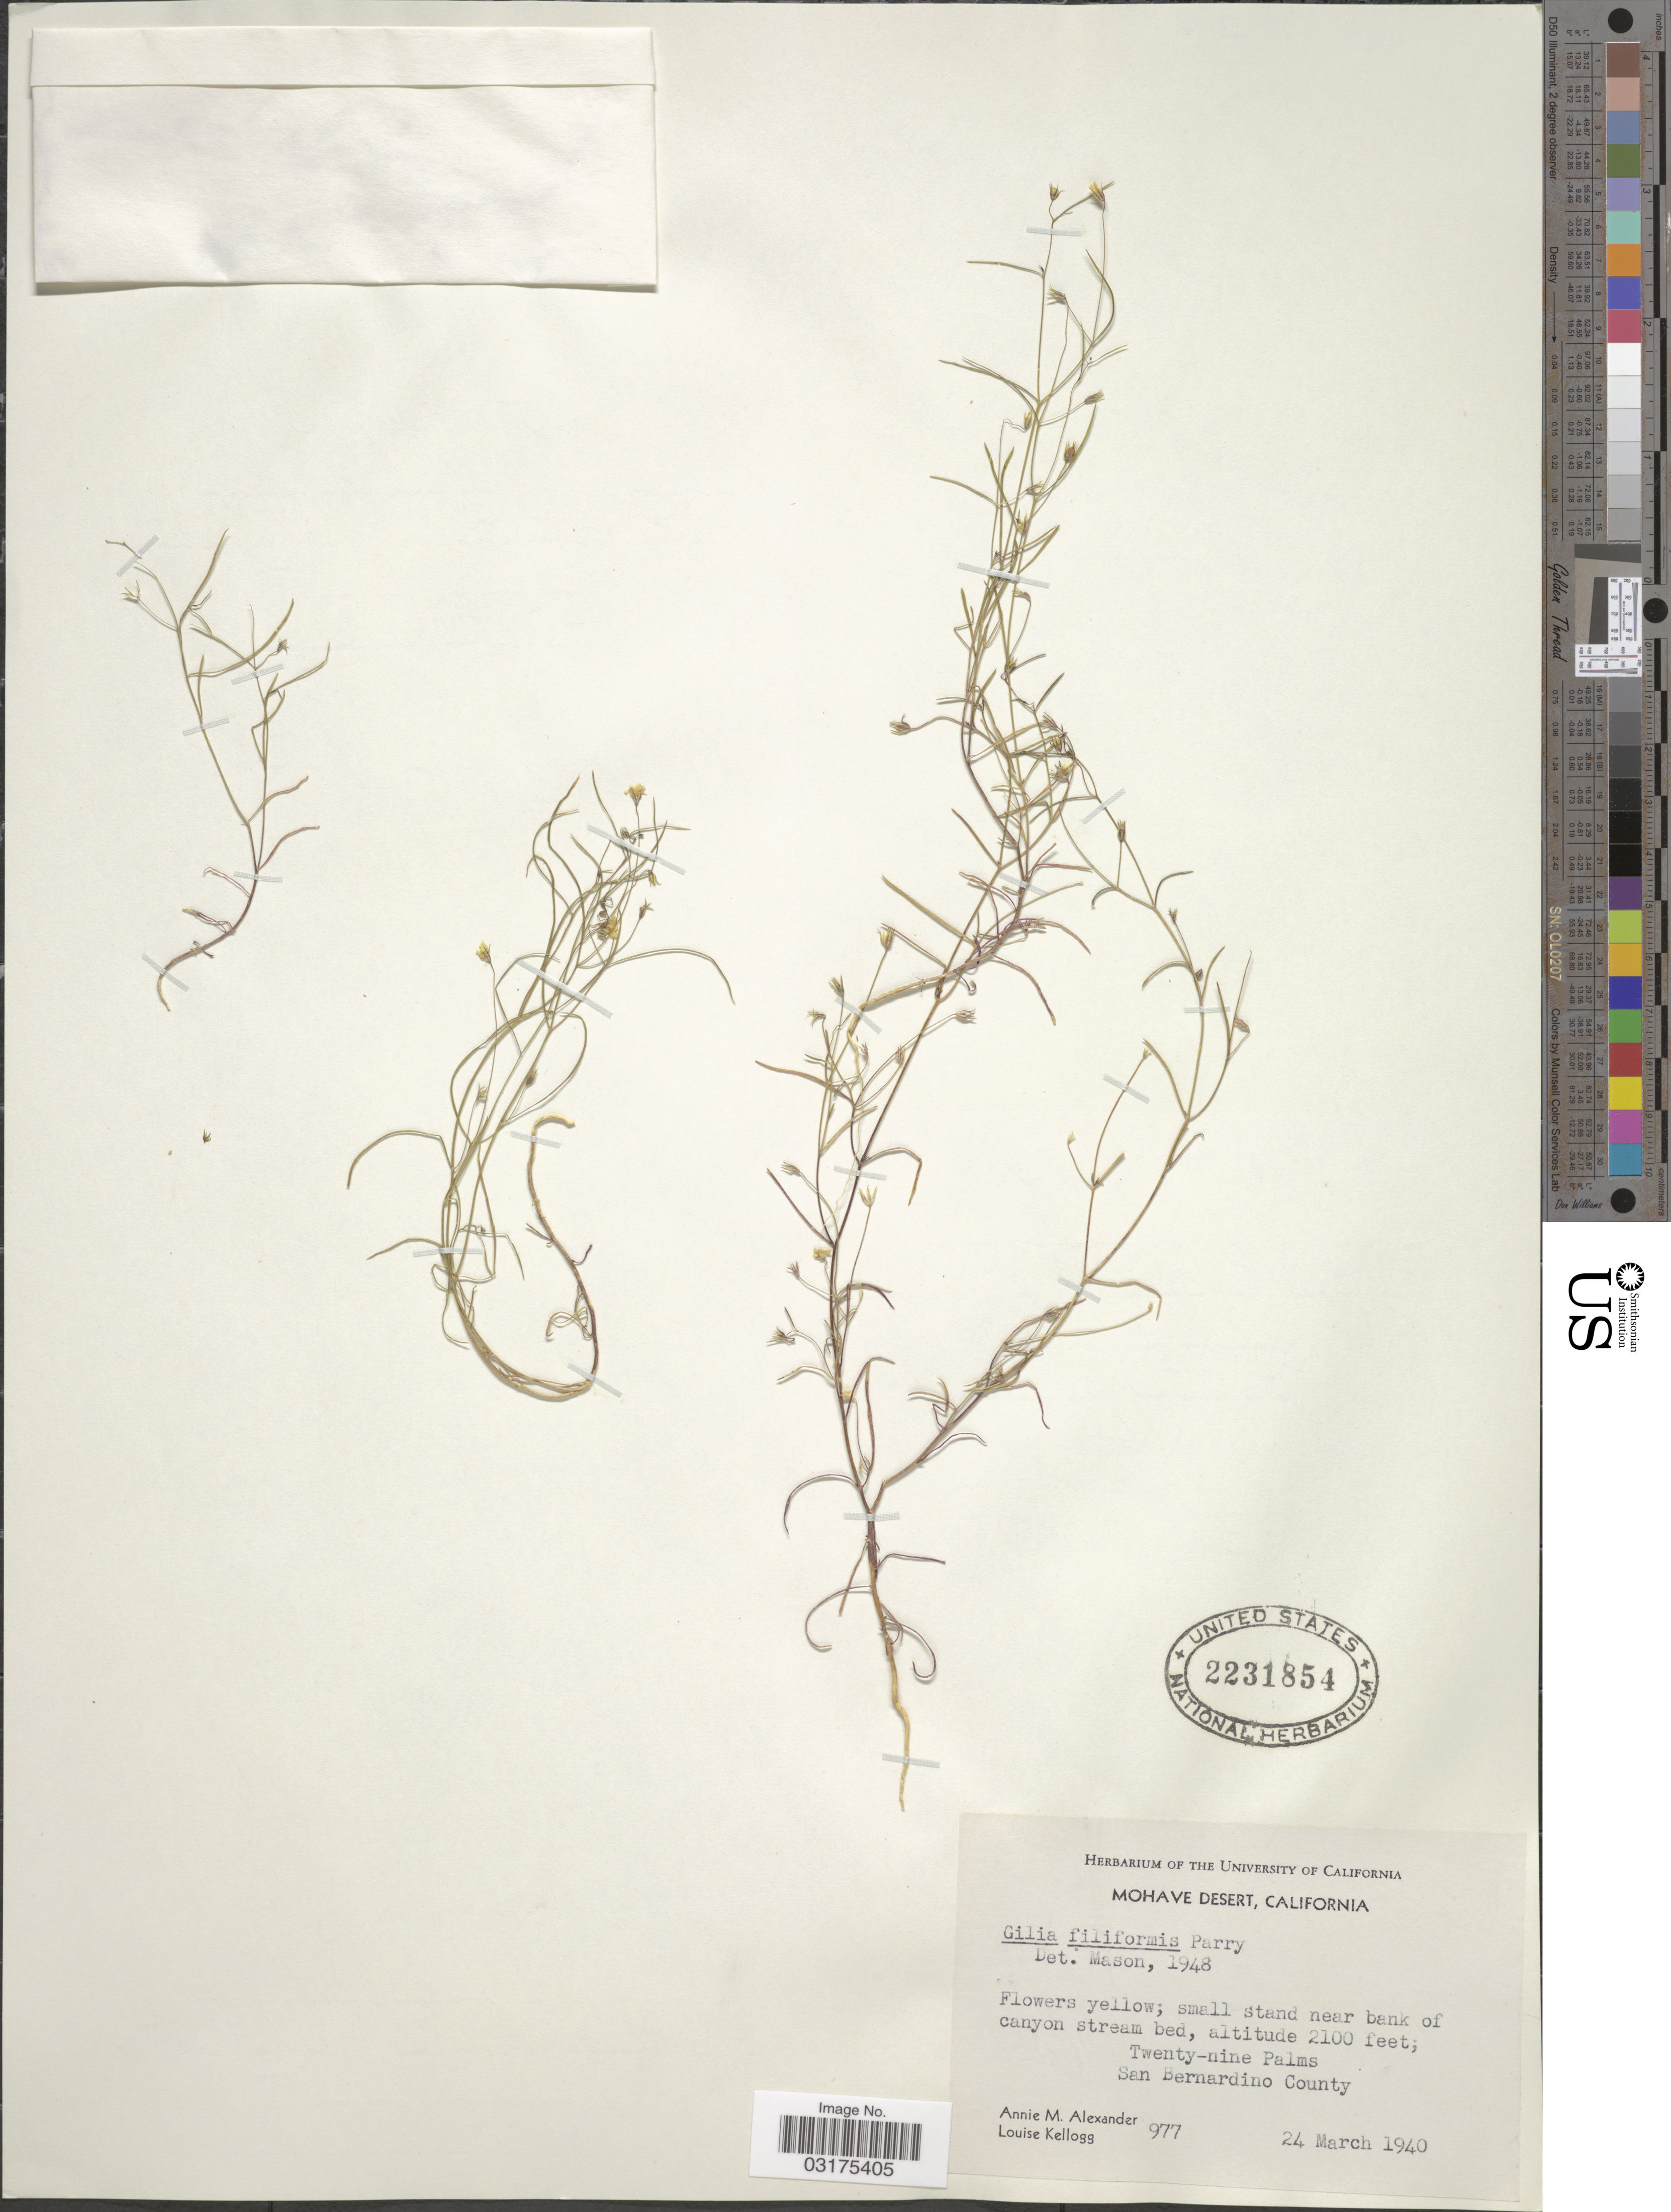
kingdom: Plantae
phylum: Tracheophyta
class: Magnoliopsida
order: Ericales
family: Polemoniaceae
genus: Linanthus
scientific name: Linanthus filiformis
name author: (Parry ex A. Gray) J.M. Porter & L.A. Johnson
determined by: Strong, Mark T., (BOT), Smithsonian Institution - National Museum of Natural History (UNITED STATES)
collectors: A. M. Alexander & L. Kellogg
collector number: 977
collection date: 1940-03-24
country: United States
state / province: California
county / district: San Bernardino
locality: Mohave Desert, California, Twenty-nine Palms, San Bernardino County.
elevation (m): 640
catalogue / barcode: US 2231854